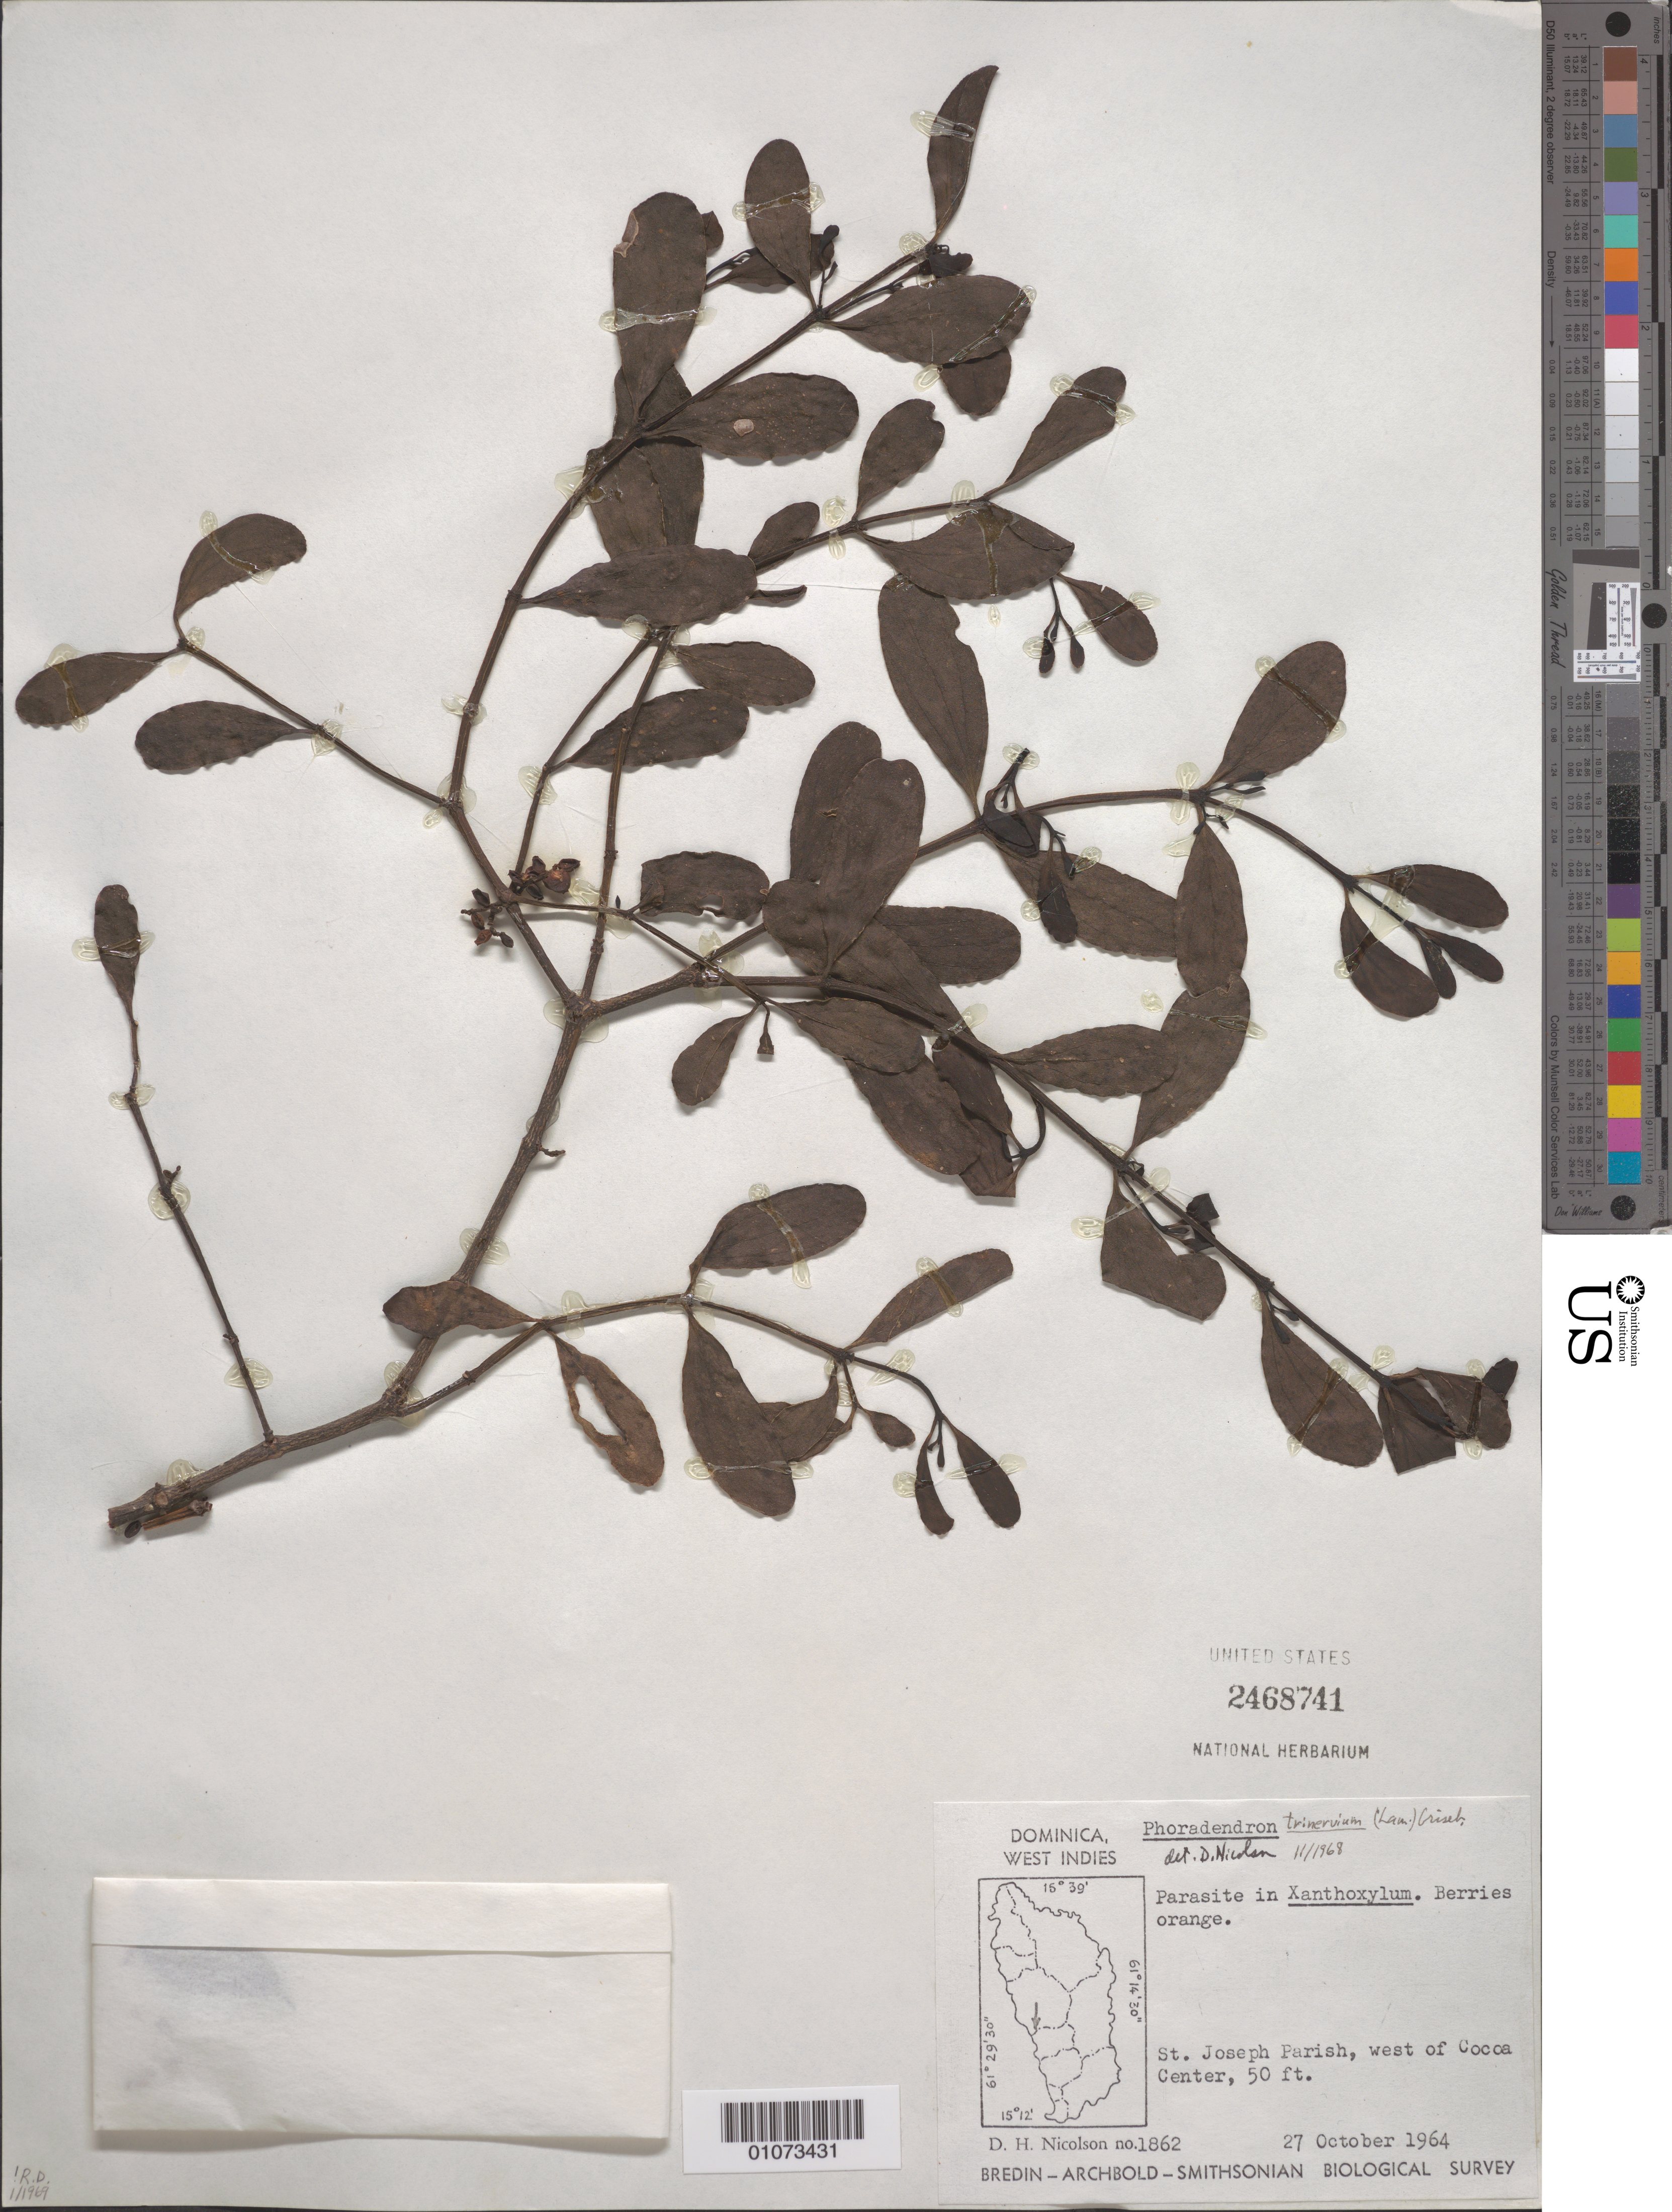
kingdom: Plantae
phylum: Tracheophyta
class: Magnoliopsida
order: Santalales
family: Viscaceae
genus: Phoradendron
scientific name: Phoradendron trinervium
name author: (Lam.) Griseb.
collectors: D. H. Nicolson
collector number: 1862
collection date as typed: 27 Oct 1964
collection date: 1964-10-27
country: Dominica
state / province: St. Joseph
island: Dominica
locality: St Joseph Parish, west of Cocoa center 50 ft.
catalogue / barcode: US 2468741